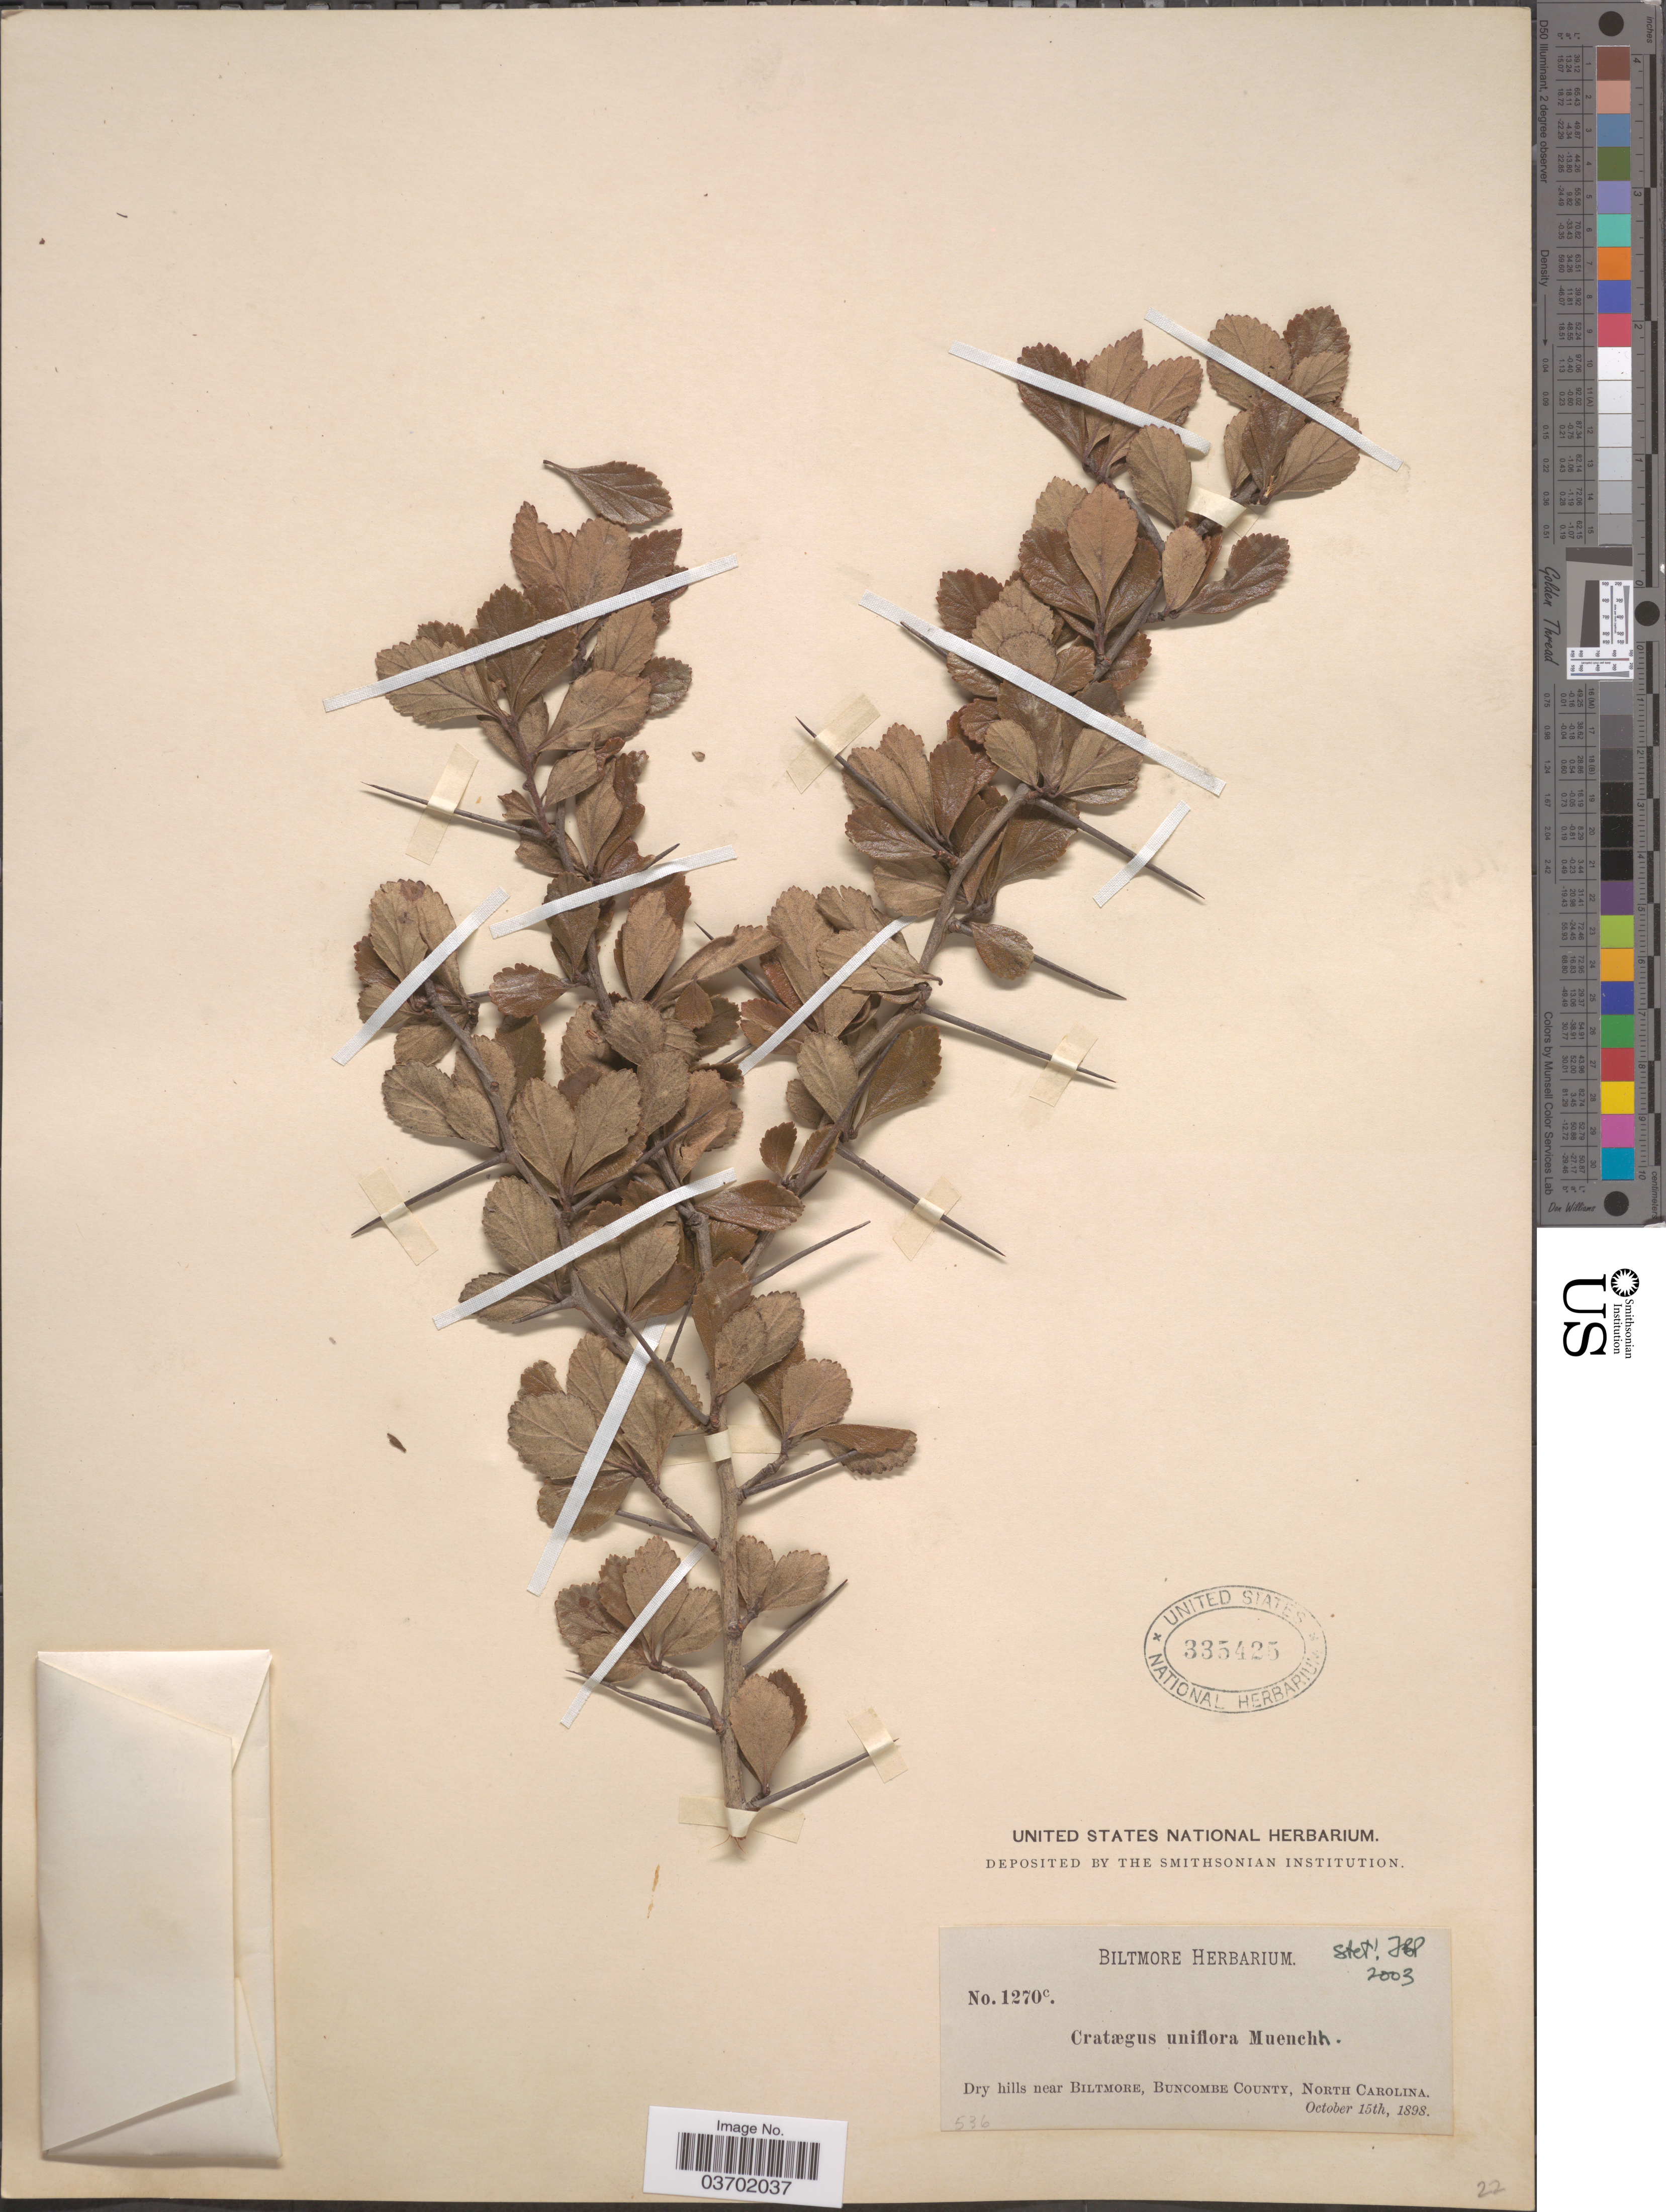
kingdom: Plantae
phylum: Tracheophyta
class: Magnoliopsida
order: Rosales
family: Rosaceae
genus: Crataegus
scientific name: Crataegus uniflora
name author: Münchh.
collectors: ex herb. Biltmore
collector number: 1270c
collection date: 1898-10-15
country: United States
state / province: North Carolina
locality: Dry hills near Biltmore, Buncombe County.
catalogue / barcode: US 335425